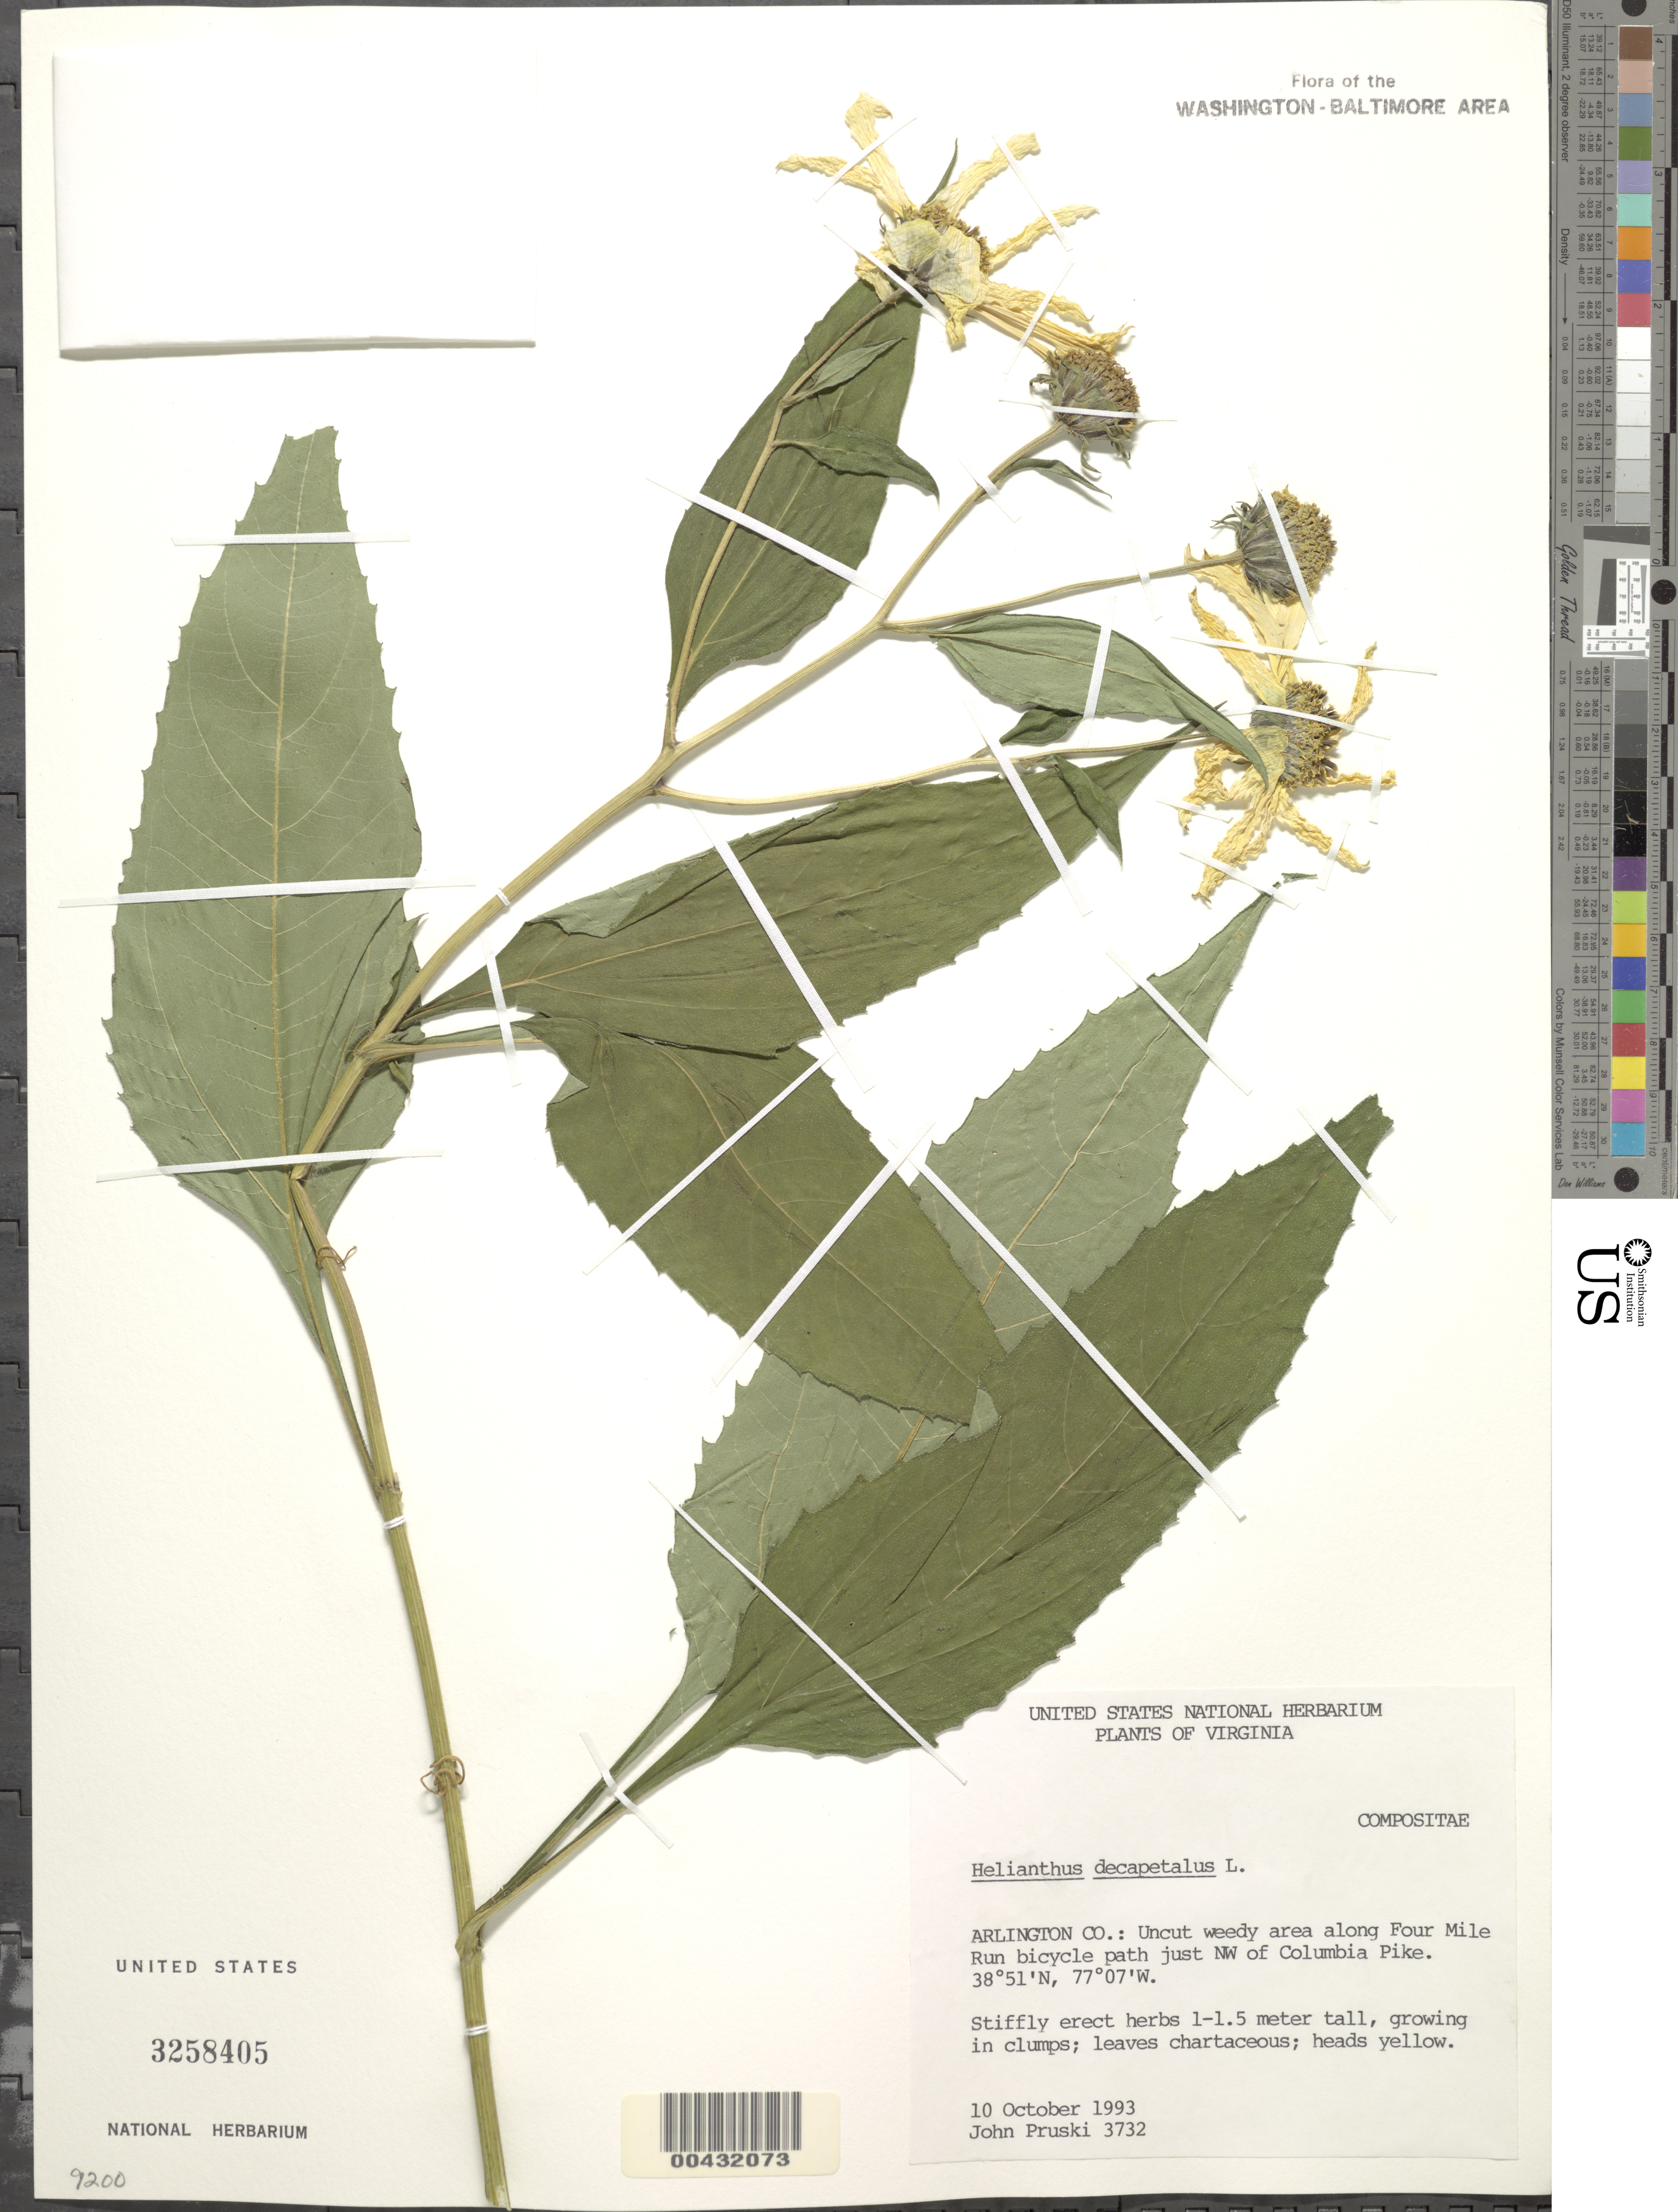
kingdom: Plantae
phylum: Tracheophyta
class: Magnoliopsida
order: Asterales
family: Asteraceae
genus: Helianthus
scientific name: Helianthus decapetalus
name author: L.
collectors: J. F. Pruski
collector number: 3732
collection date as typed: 10 Oct 1993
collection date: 1993-10-10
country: United States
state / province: Virginia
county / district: Arlington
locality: SW of Columbia Pike, along Four Mile Run Bicycle path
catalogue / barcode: US 3258405